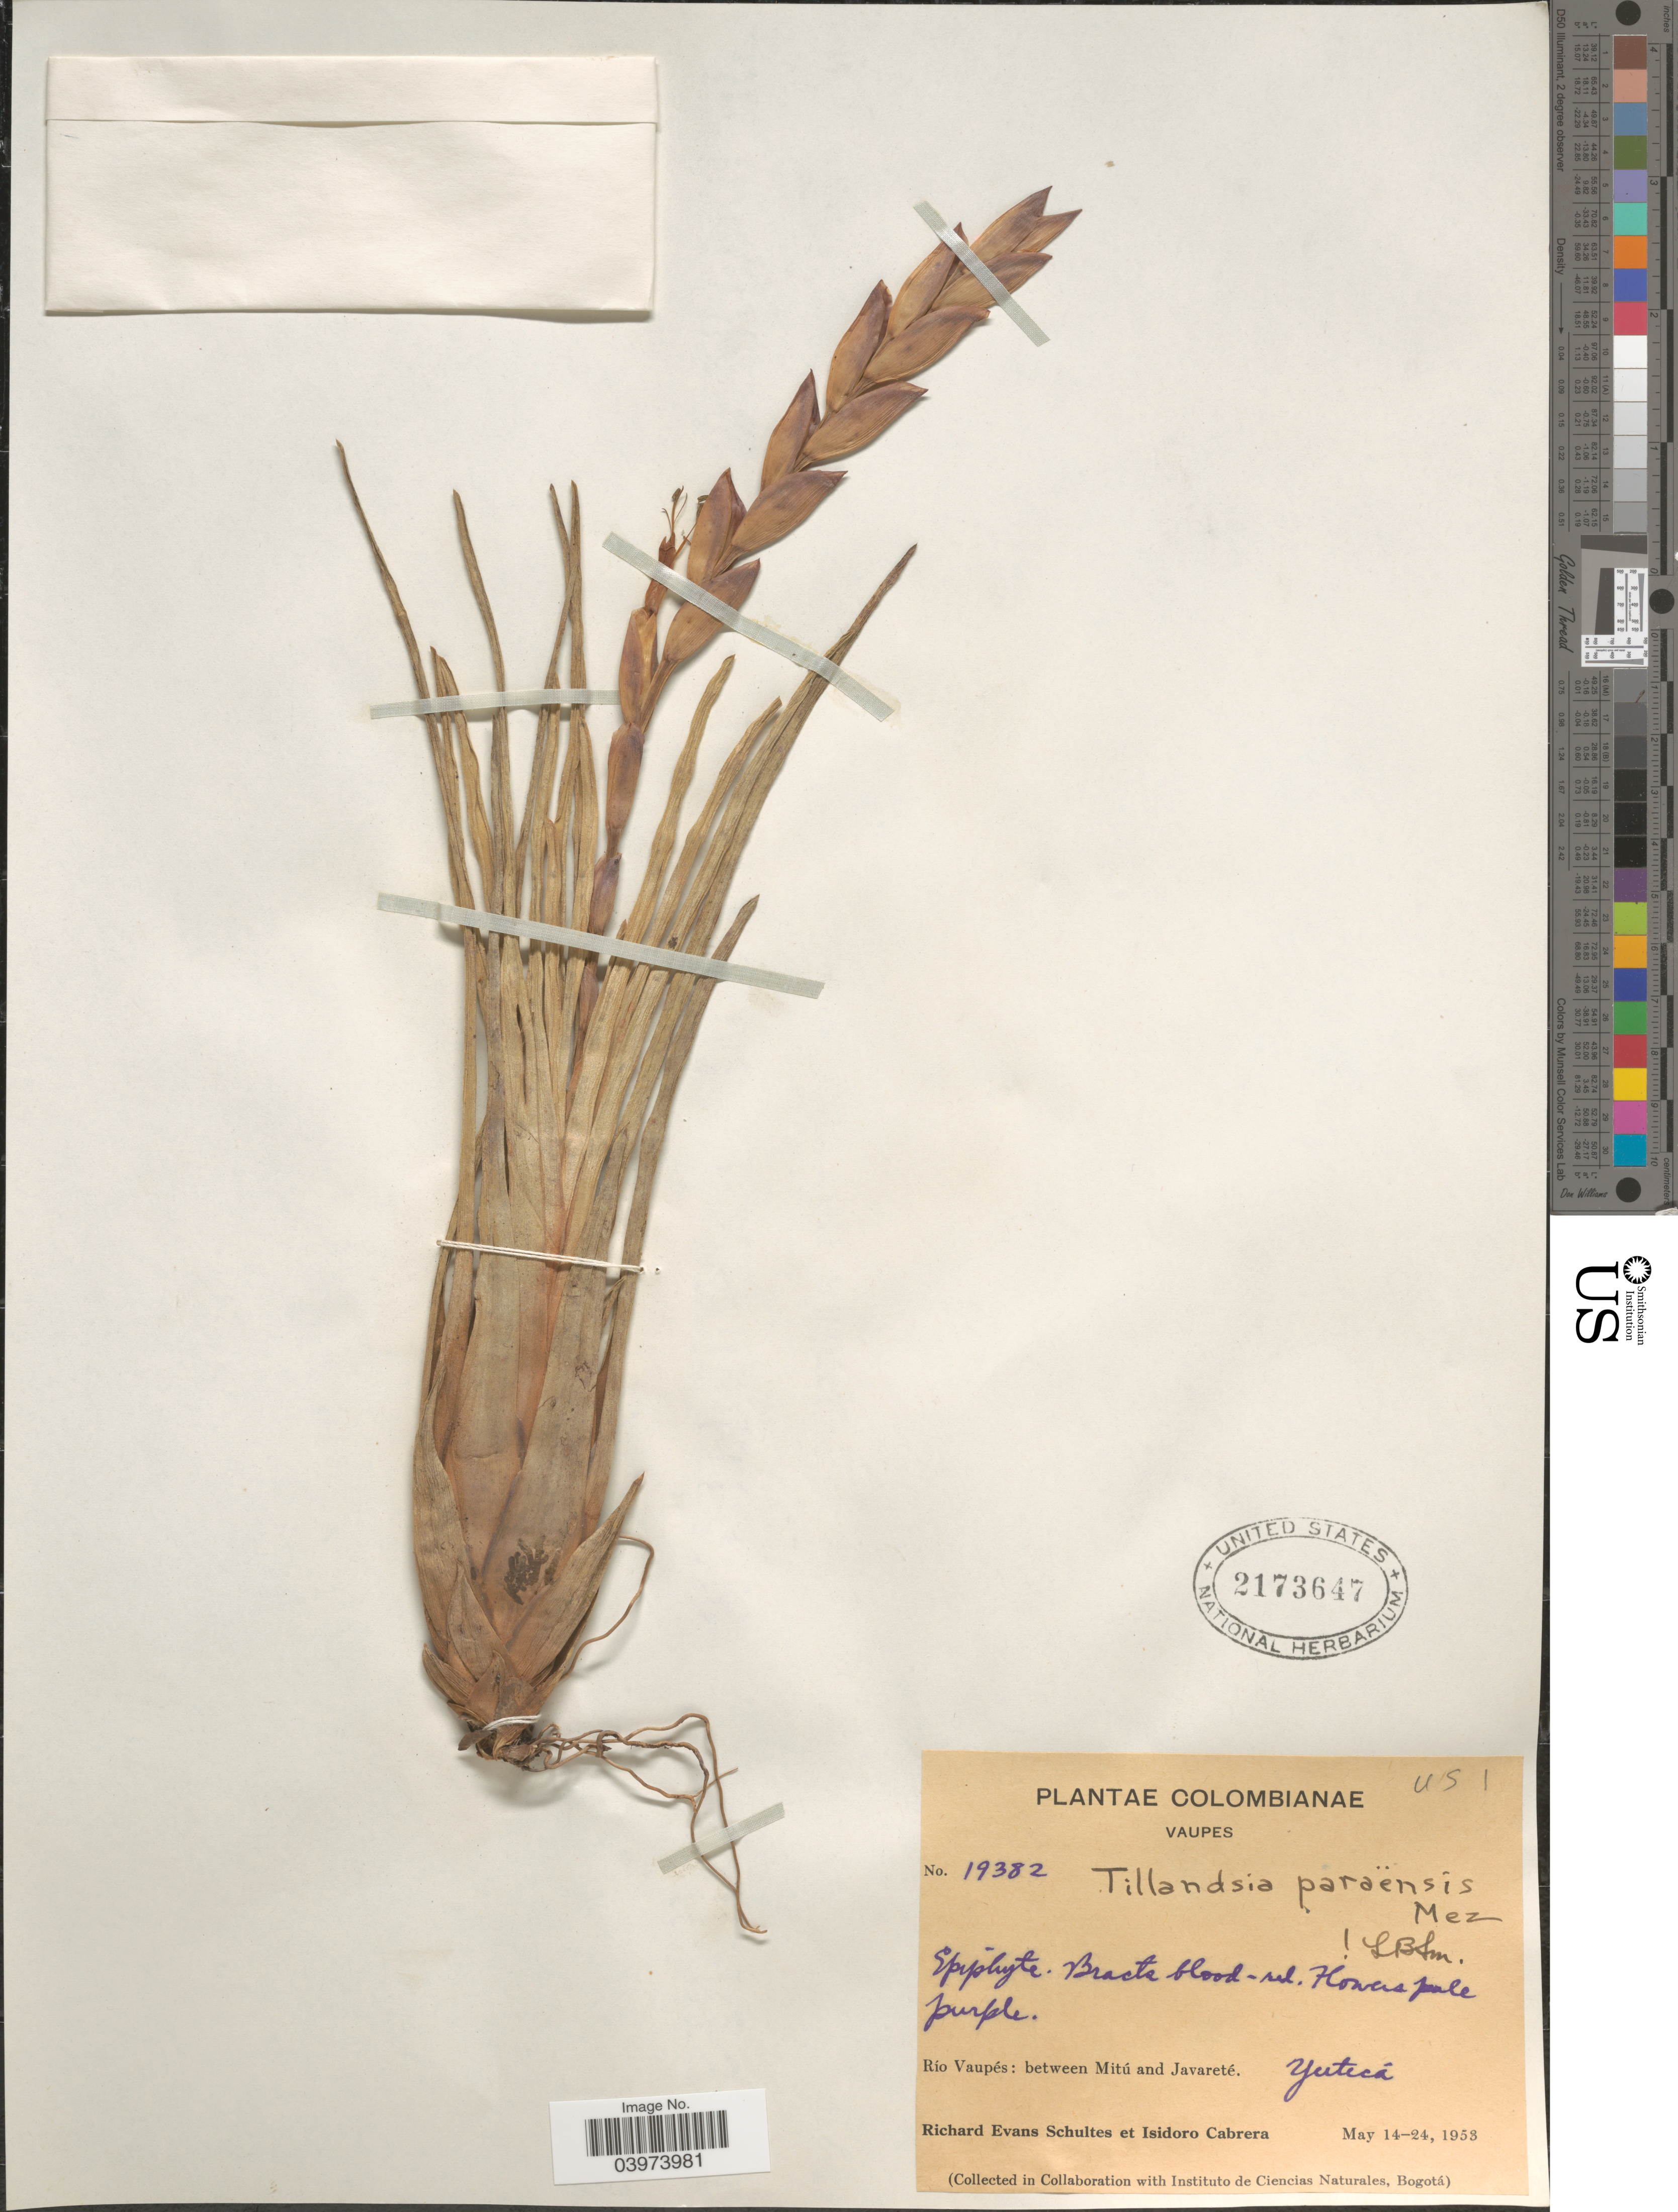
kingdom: Plantae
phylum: Tracheophyta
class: Liliopsida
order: Poales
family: Bromeliaceae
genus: Tillandsia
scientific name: Tillandsia paraensis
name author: Mez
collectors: R. E. Schultes & I. Cabrera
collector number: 19382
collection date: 1953-05-14/1953-05-24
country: Colombia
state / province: Vaupés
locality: Río Vaupés: between Mitú and Javareté. Yuticá.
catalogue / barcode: US 2173647